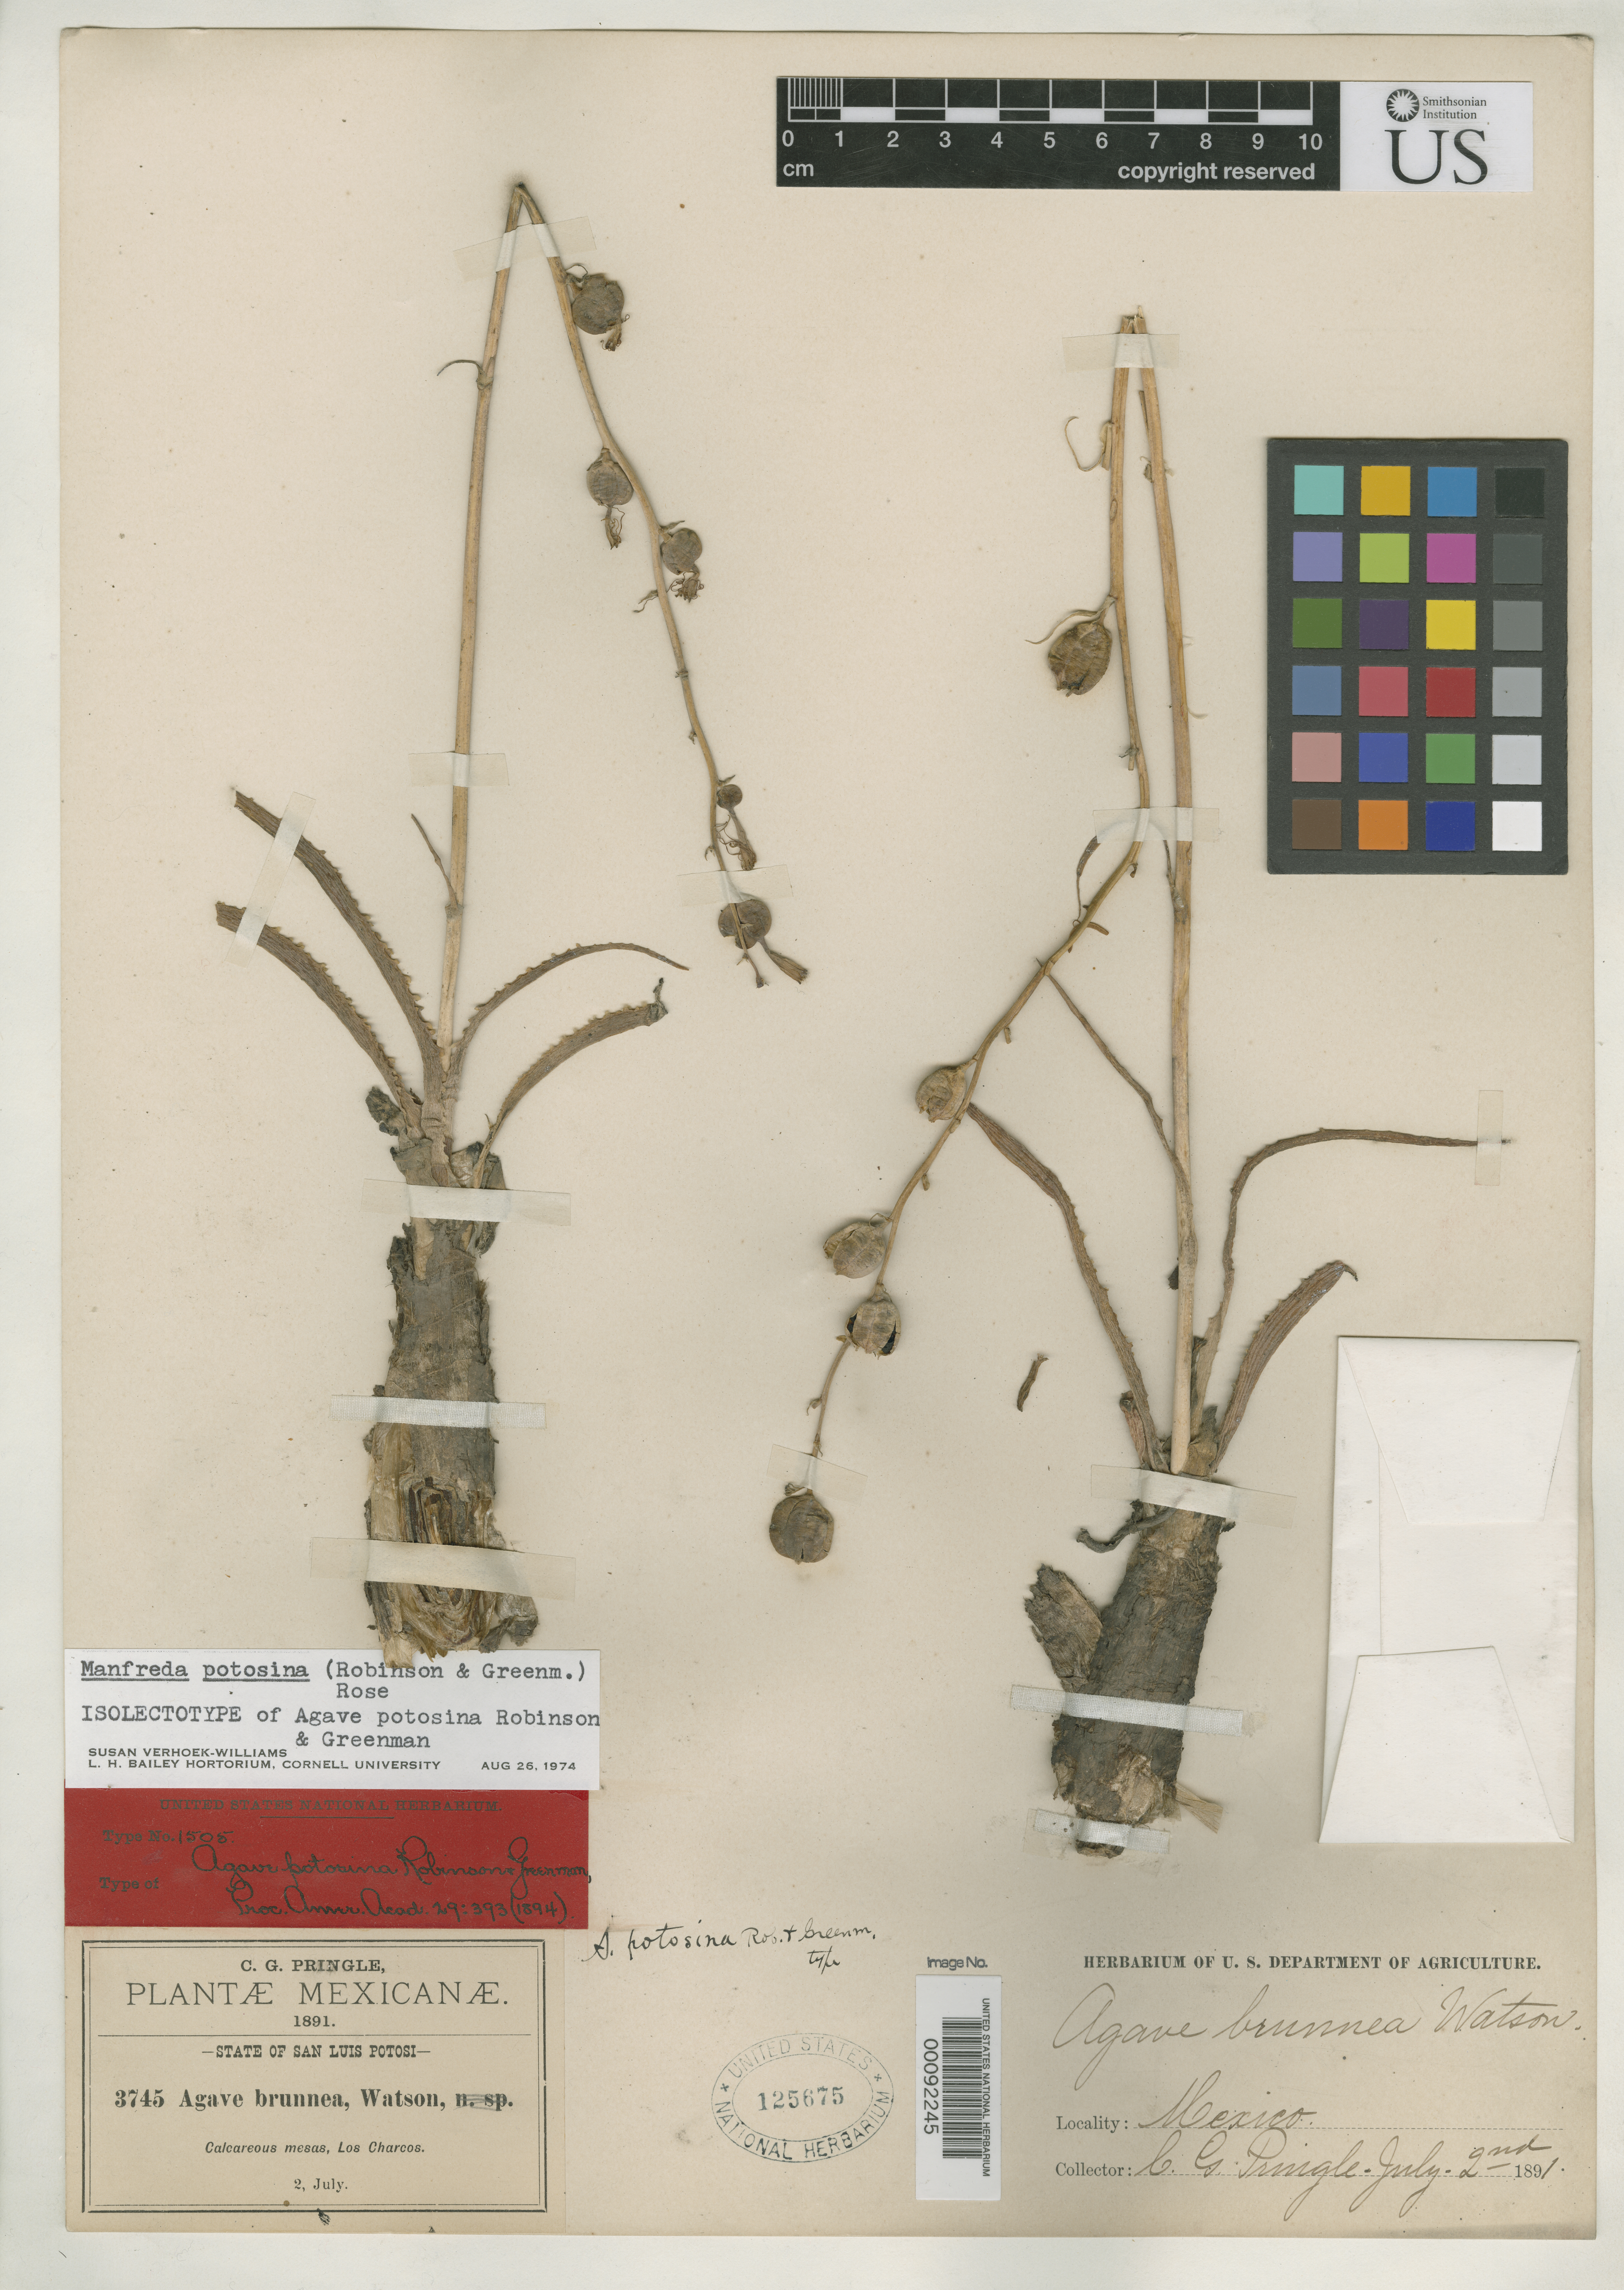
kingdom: Plantae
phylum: Tracheophyta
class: Liliopsida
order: Asparagales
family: Asparagaceae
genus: Agave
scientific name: Agave potosina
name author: B.L. Rob. & Greenm.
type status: Type Collection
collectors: C. G. Pringle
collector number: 3745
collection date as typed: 02 Jul 1891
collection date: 1891-07-02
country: Mexico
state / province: San Luis Potosi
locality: Los Charcos.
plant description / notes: Annotated as isolectotype by E. Verhoek-Williams (1974); lectotypification in thesis only, not validly published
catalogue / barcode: US 125675